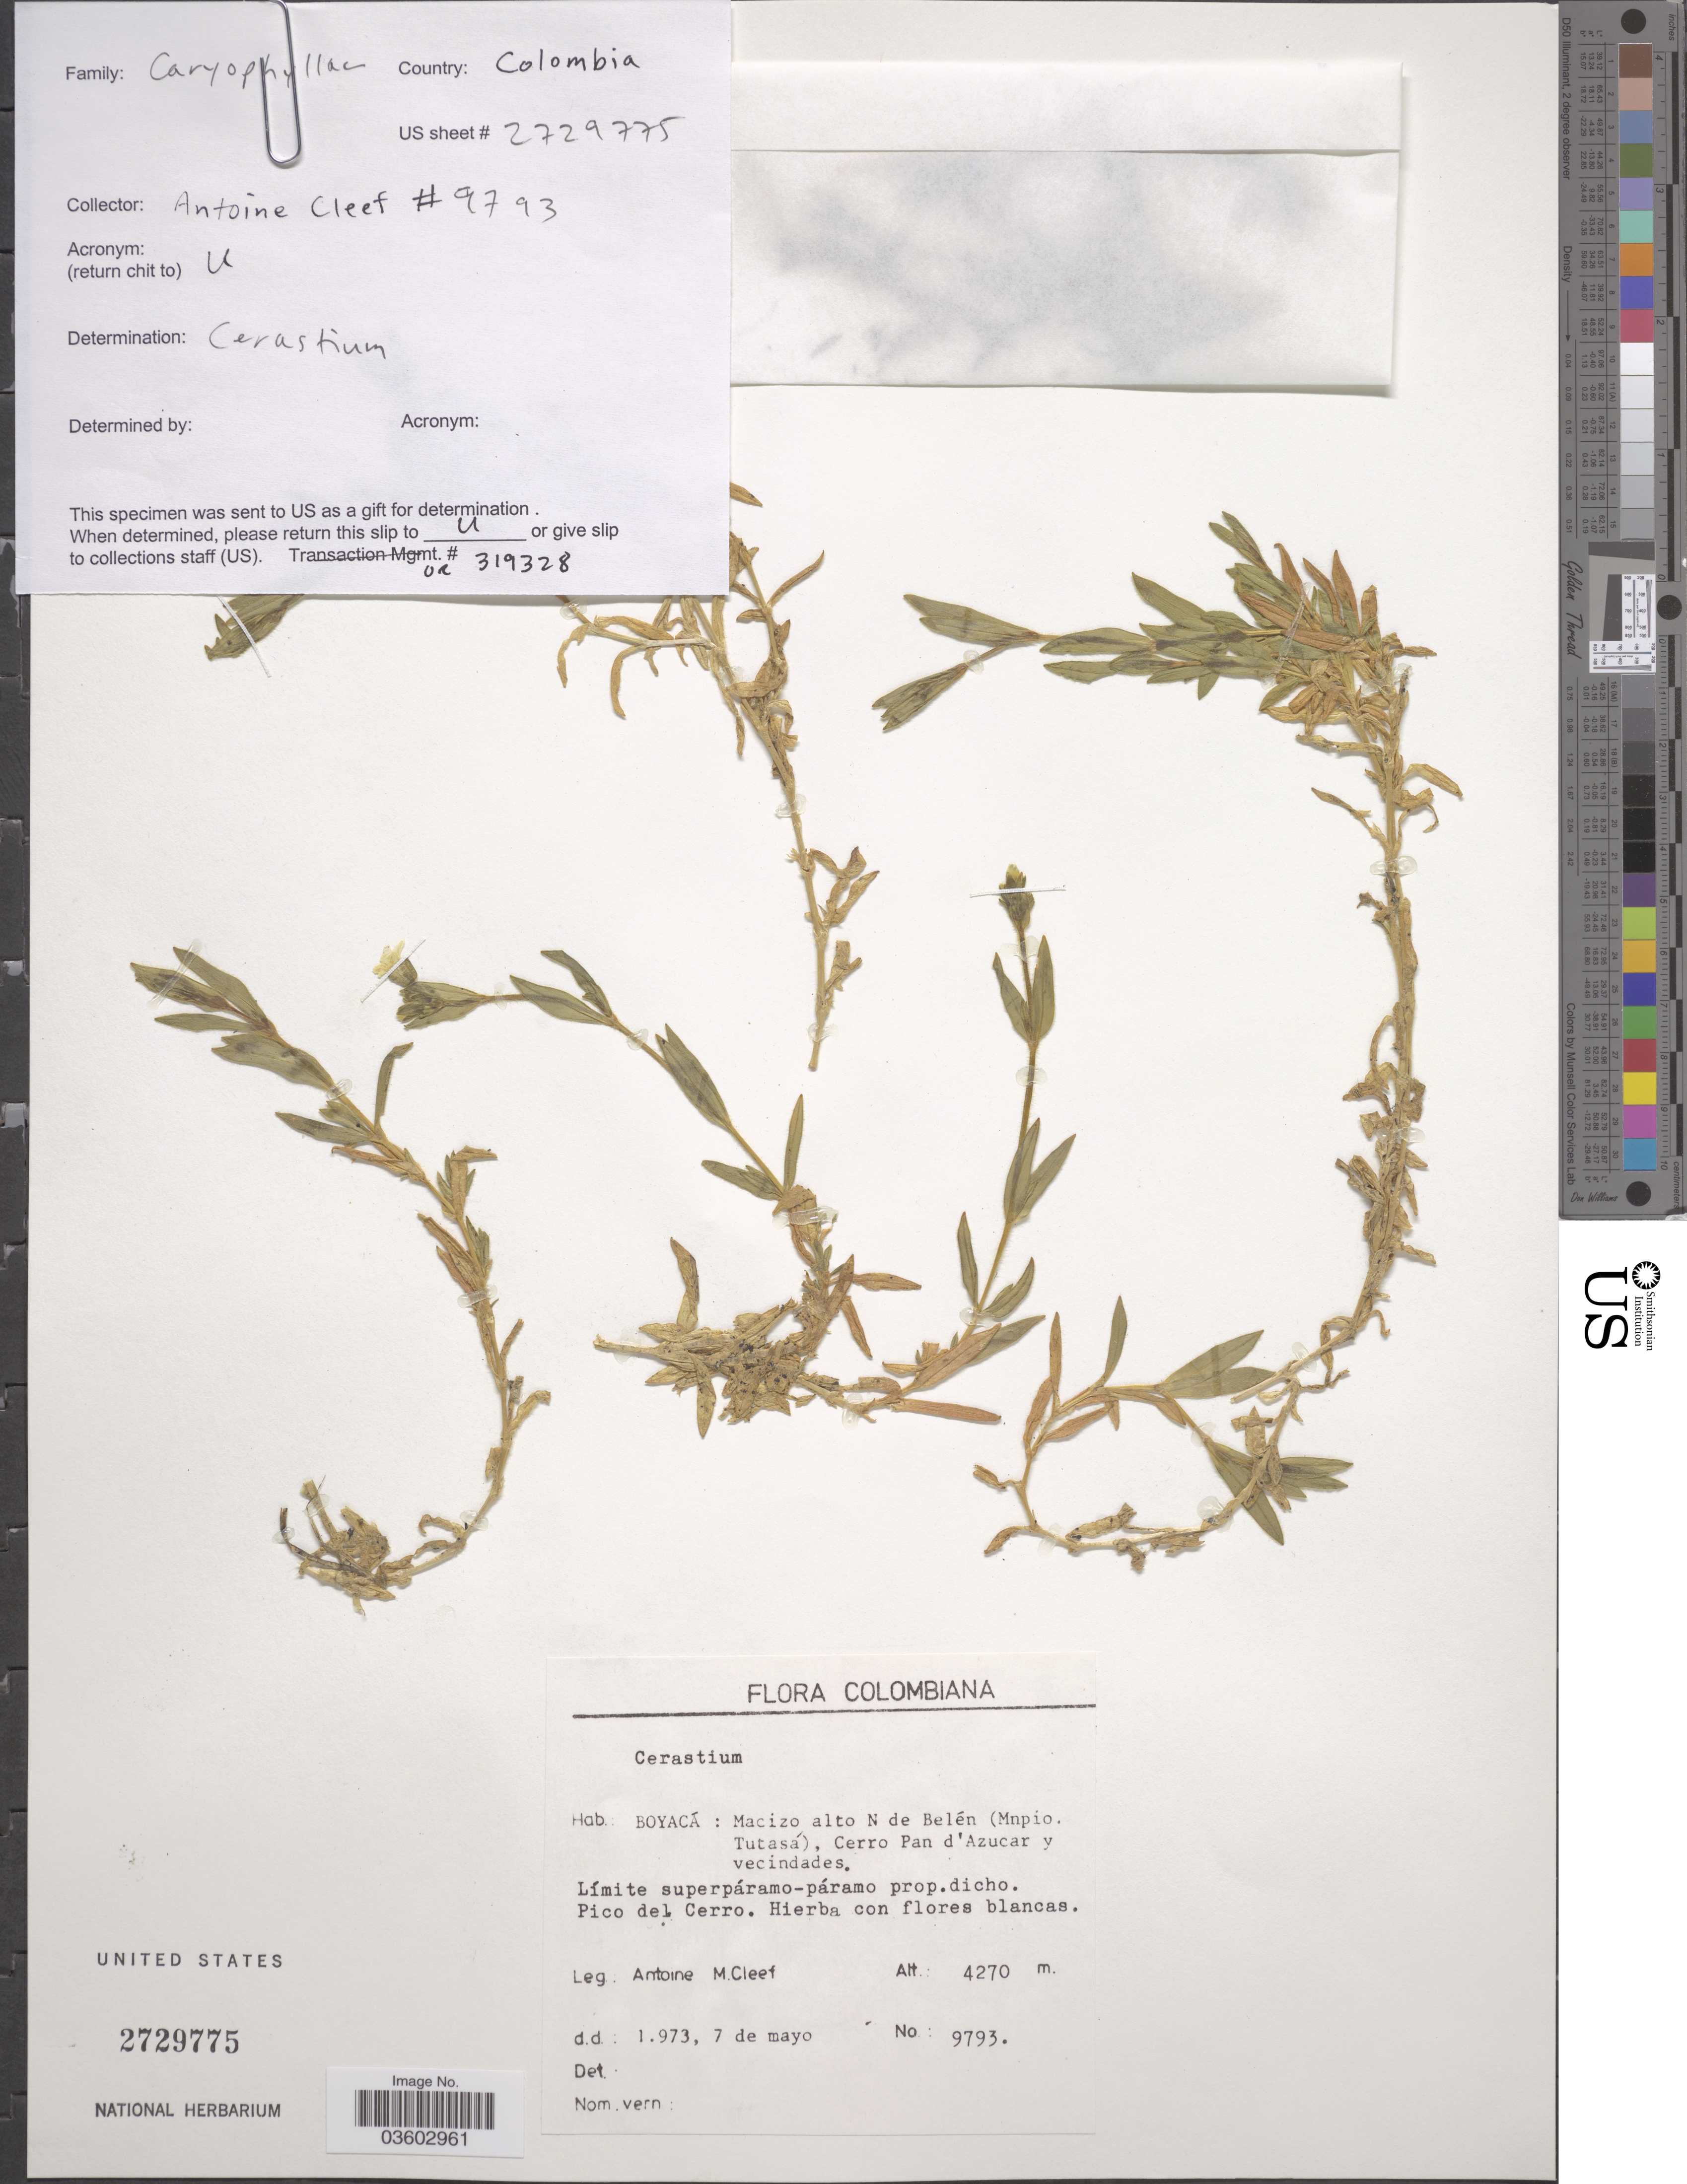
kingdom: Plantae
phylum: Tracheophyta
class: Magnoliopsida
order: Caryophyllales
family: Caryophyllaceae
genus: Cerastium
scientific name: Cerastium sp.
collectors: A. M. Cleef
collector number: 9793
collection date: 1973-05-07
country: Colombia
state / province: Boyacá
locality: Macizo alto N de Belén (Mnpio. Tutasá), Cerro Pan d'Azucar y vecindades. Pico del Cerro.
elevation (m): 4270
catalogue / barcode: US 2729775